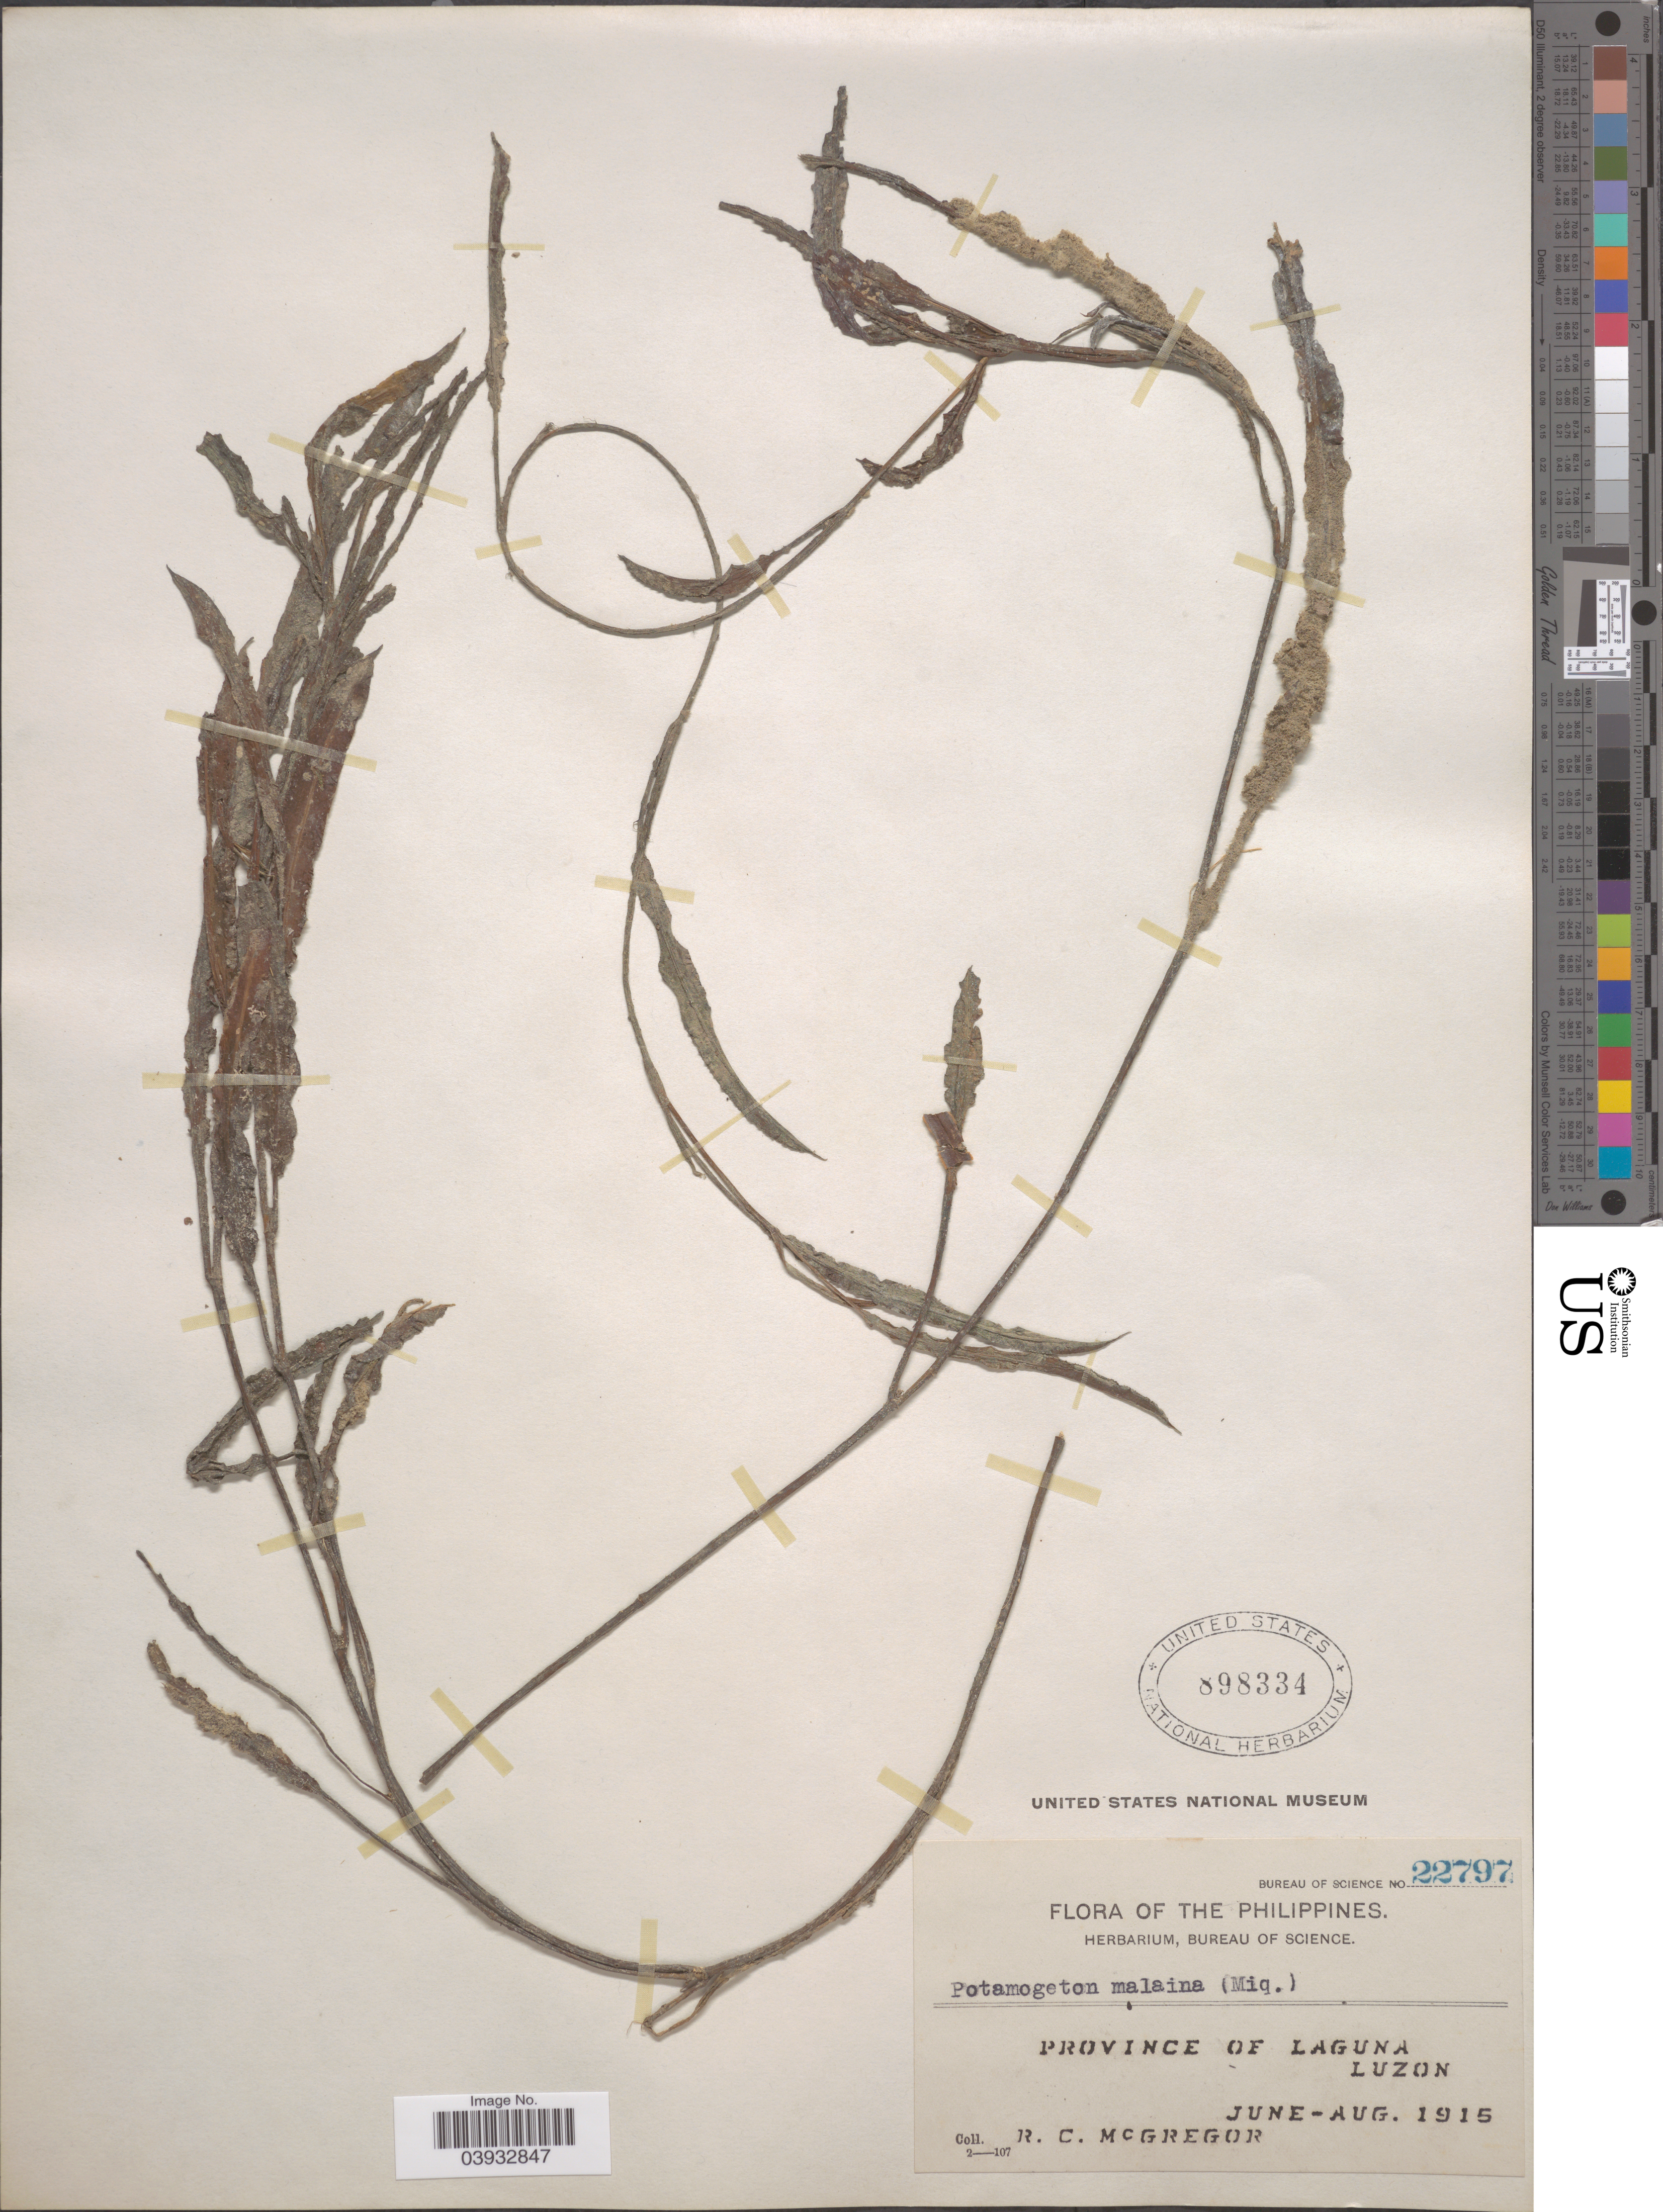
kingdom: Plantae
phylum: Tracheophyta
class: Liliopsida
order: Alismatales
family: Potamogetonaceae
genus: Potamogeton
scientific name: Potamogeton malaianus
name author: Miq.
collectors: R. C. McGregor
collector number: Bureau of Science 22797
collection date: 1915-06/1915-08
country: Philippines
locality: Province of Laguna, Luzon.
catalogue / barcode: US 898334